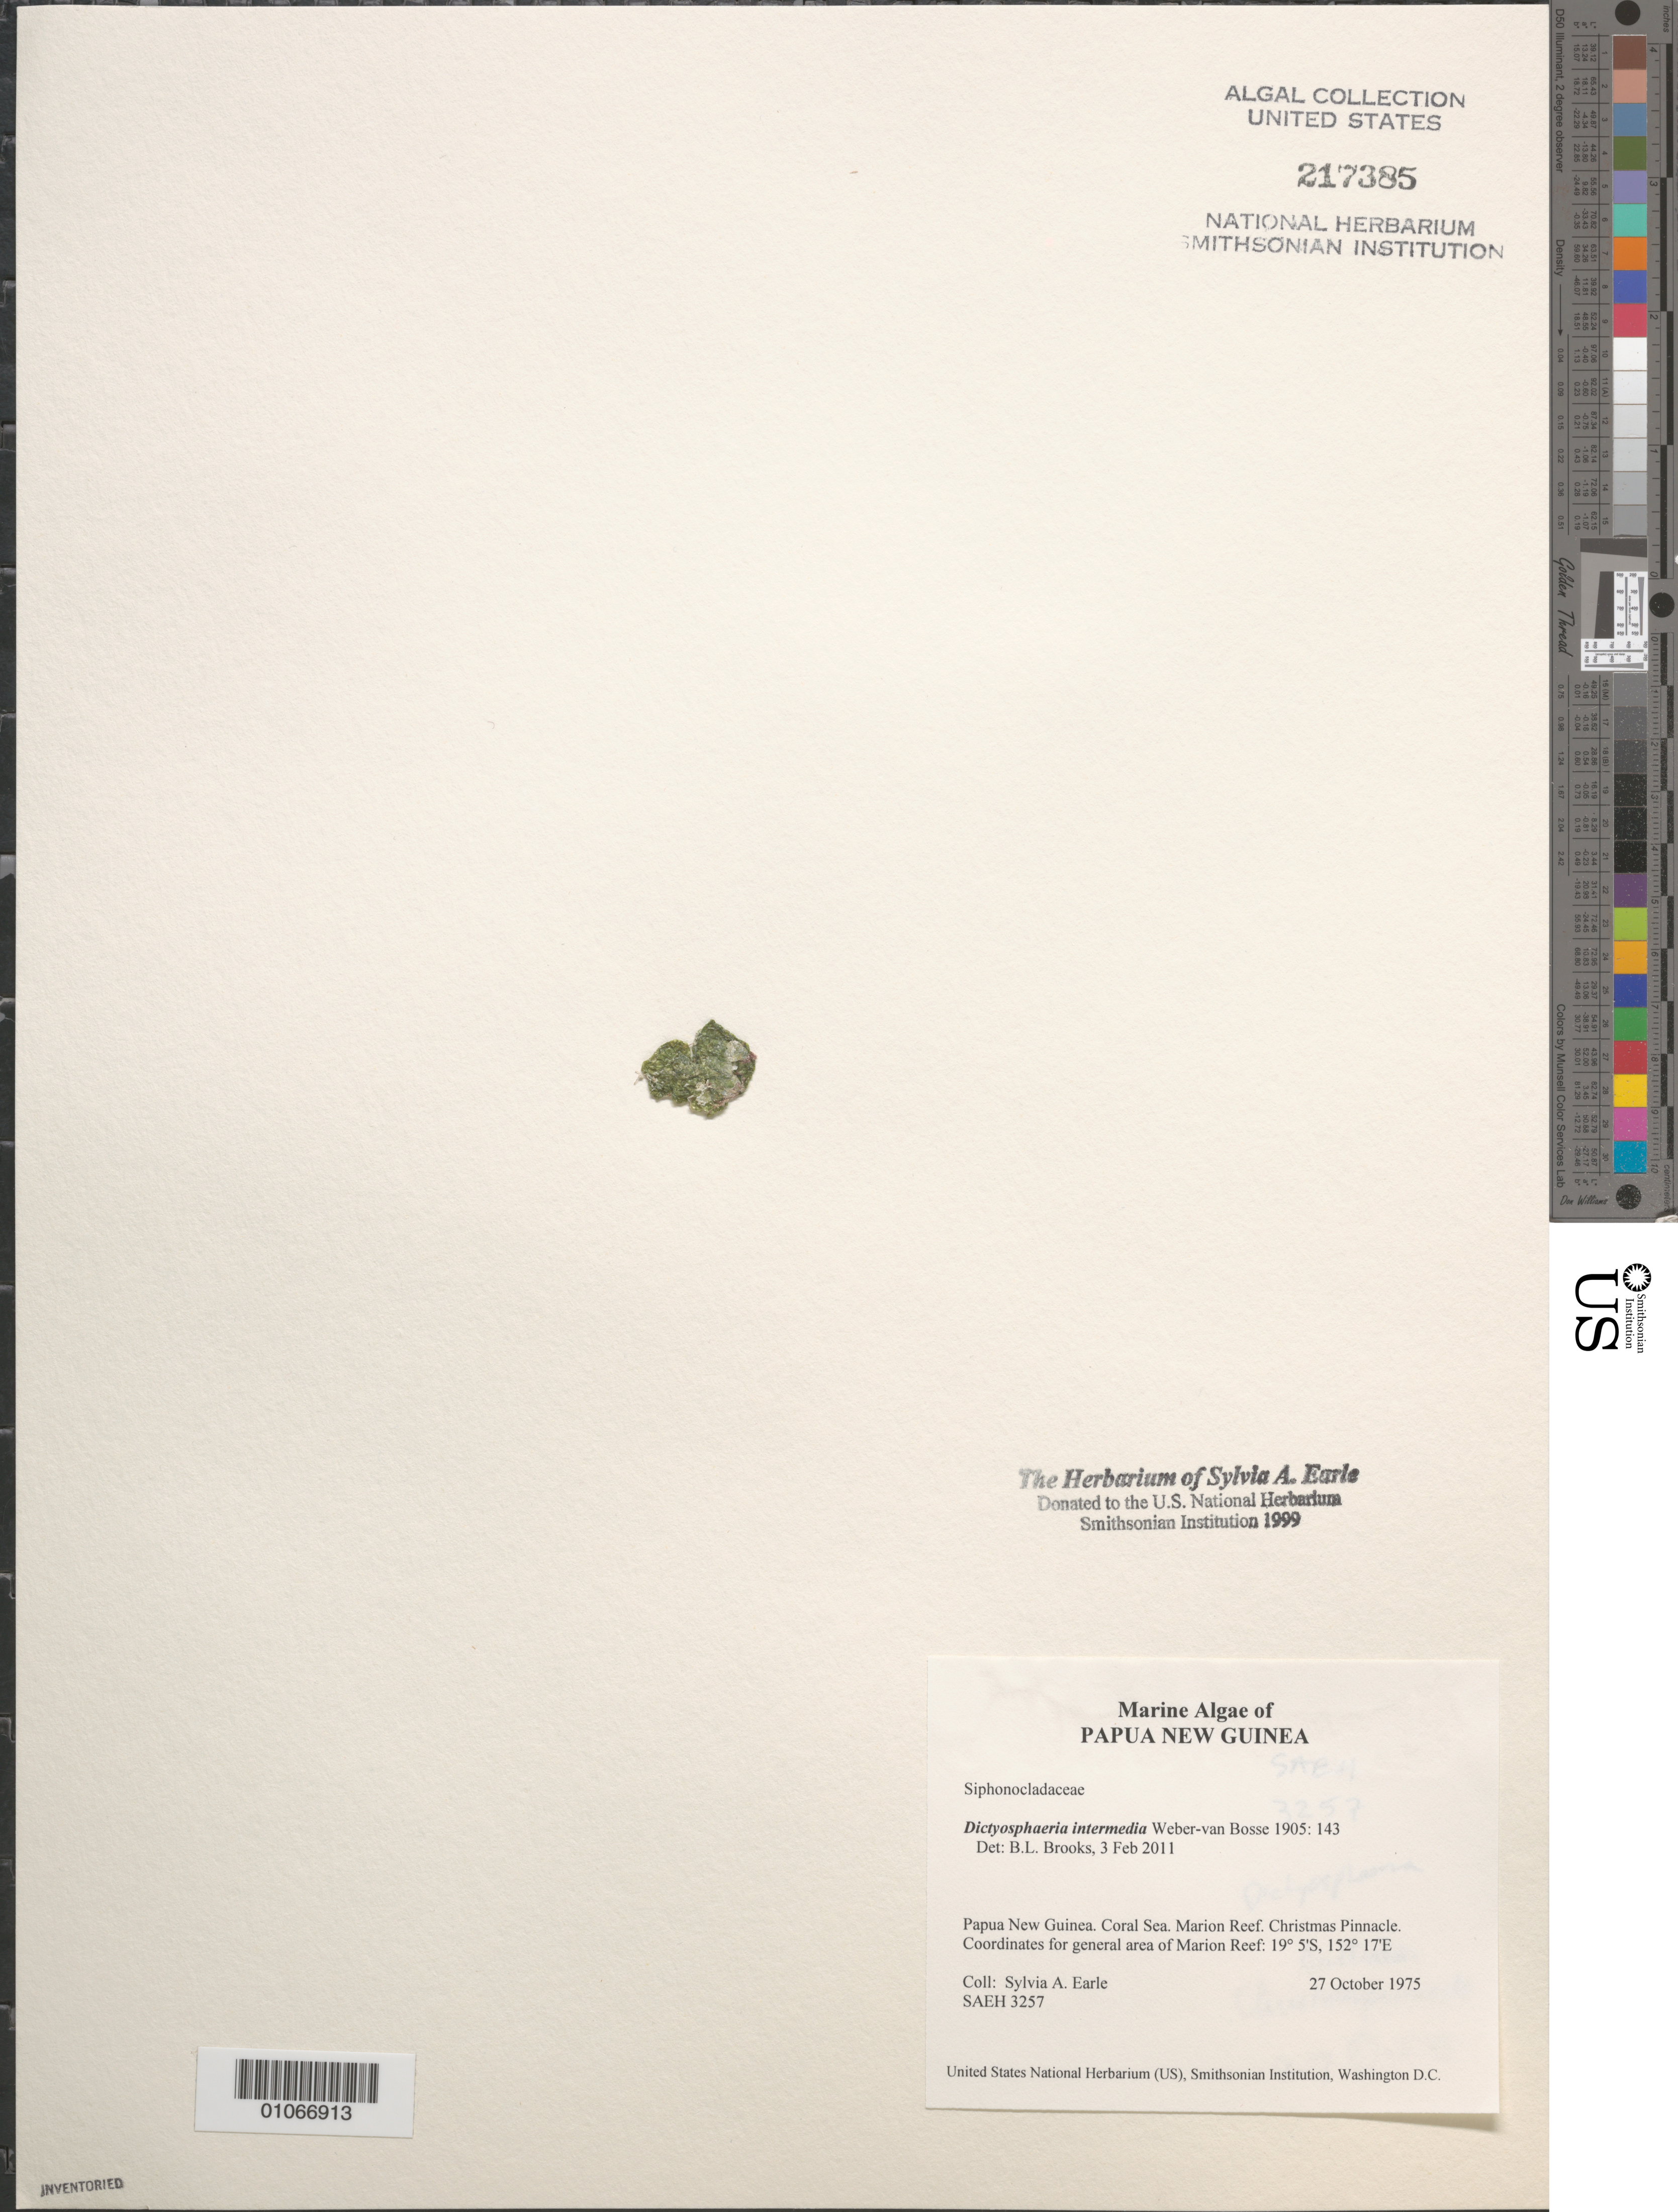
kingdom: Plantae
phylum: Chlorophyta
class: Ulvophyceae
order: Siphonocladales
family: Siphonocladaceae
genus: Dictyosphaeria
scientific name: Dictyosphaeria intermedia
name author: Weber Bosse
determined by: Brooks, B. L., (BOT), Smithsonian Institution - National Museum of Natural History (UNITED STATES)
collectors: S. A. Earle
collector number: SAEH 3257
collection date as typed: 27 Oct 1975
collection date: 1975-10-27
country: Australia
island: Marion Reef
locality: Coral Sea, Marion Reef, Christmas Pinnacle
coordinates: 19 5'S, 152 17'E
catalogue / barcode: US 217385